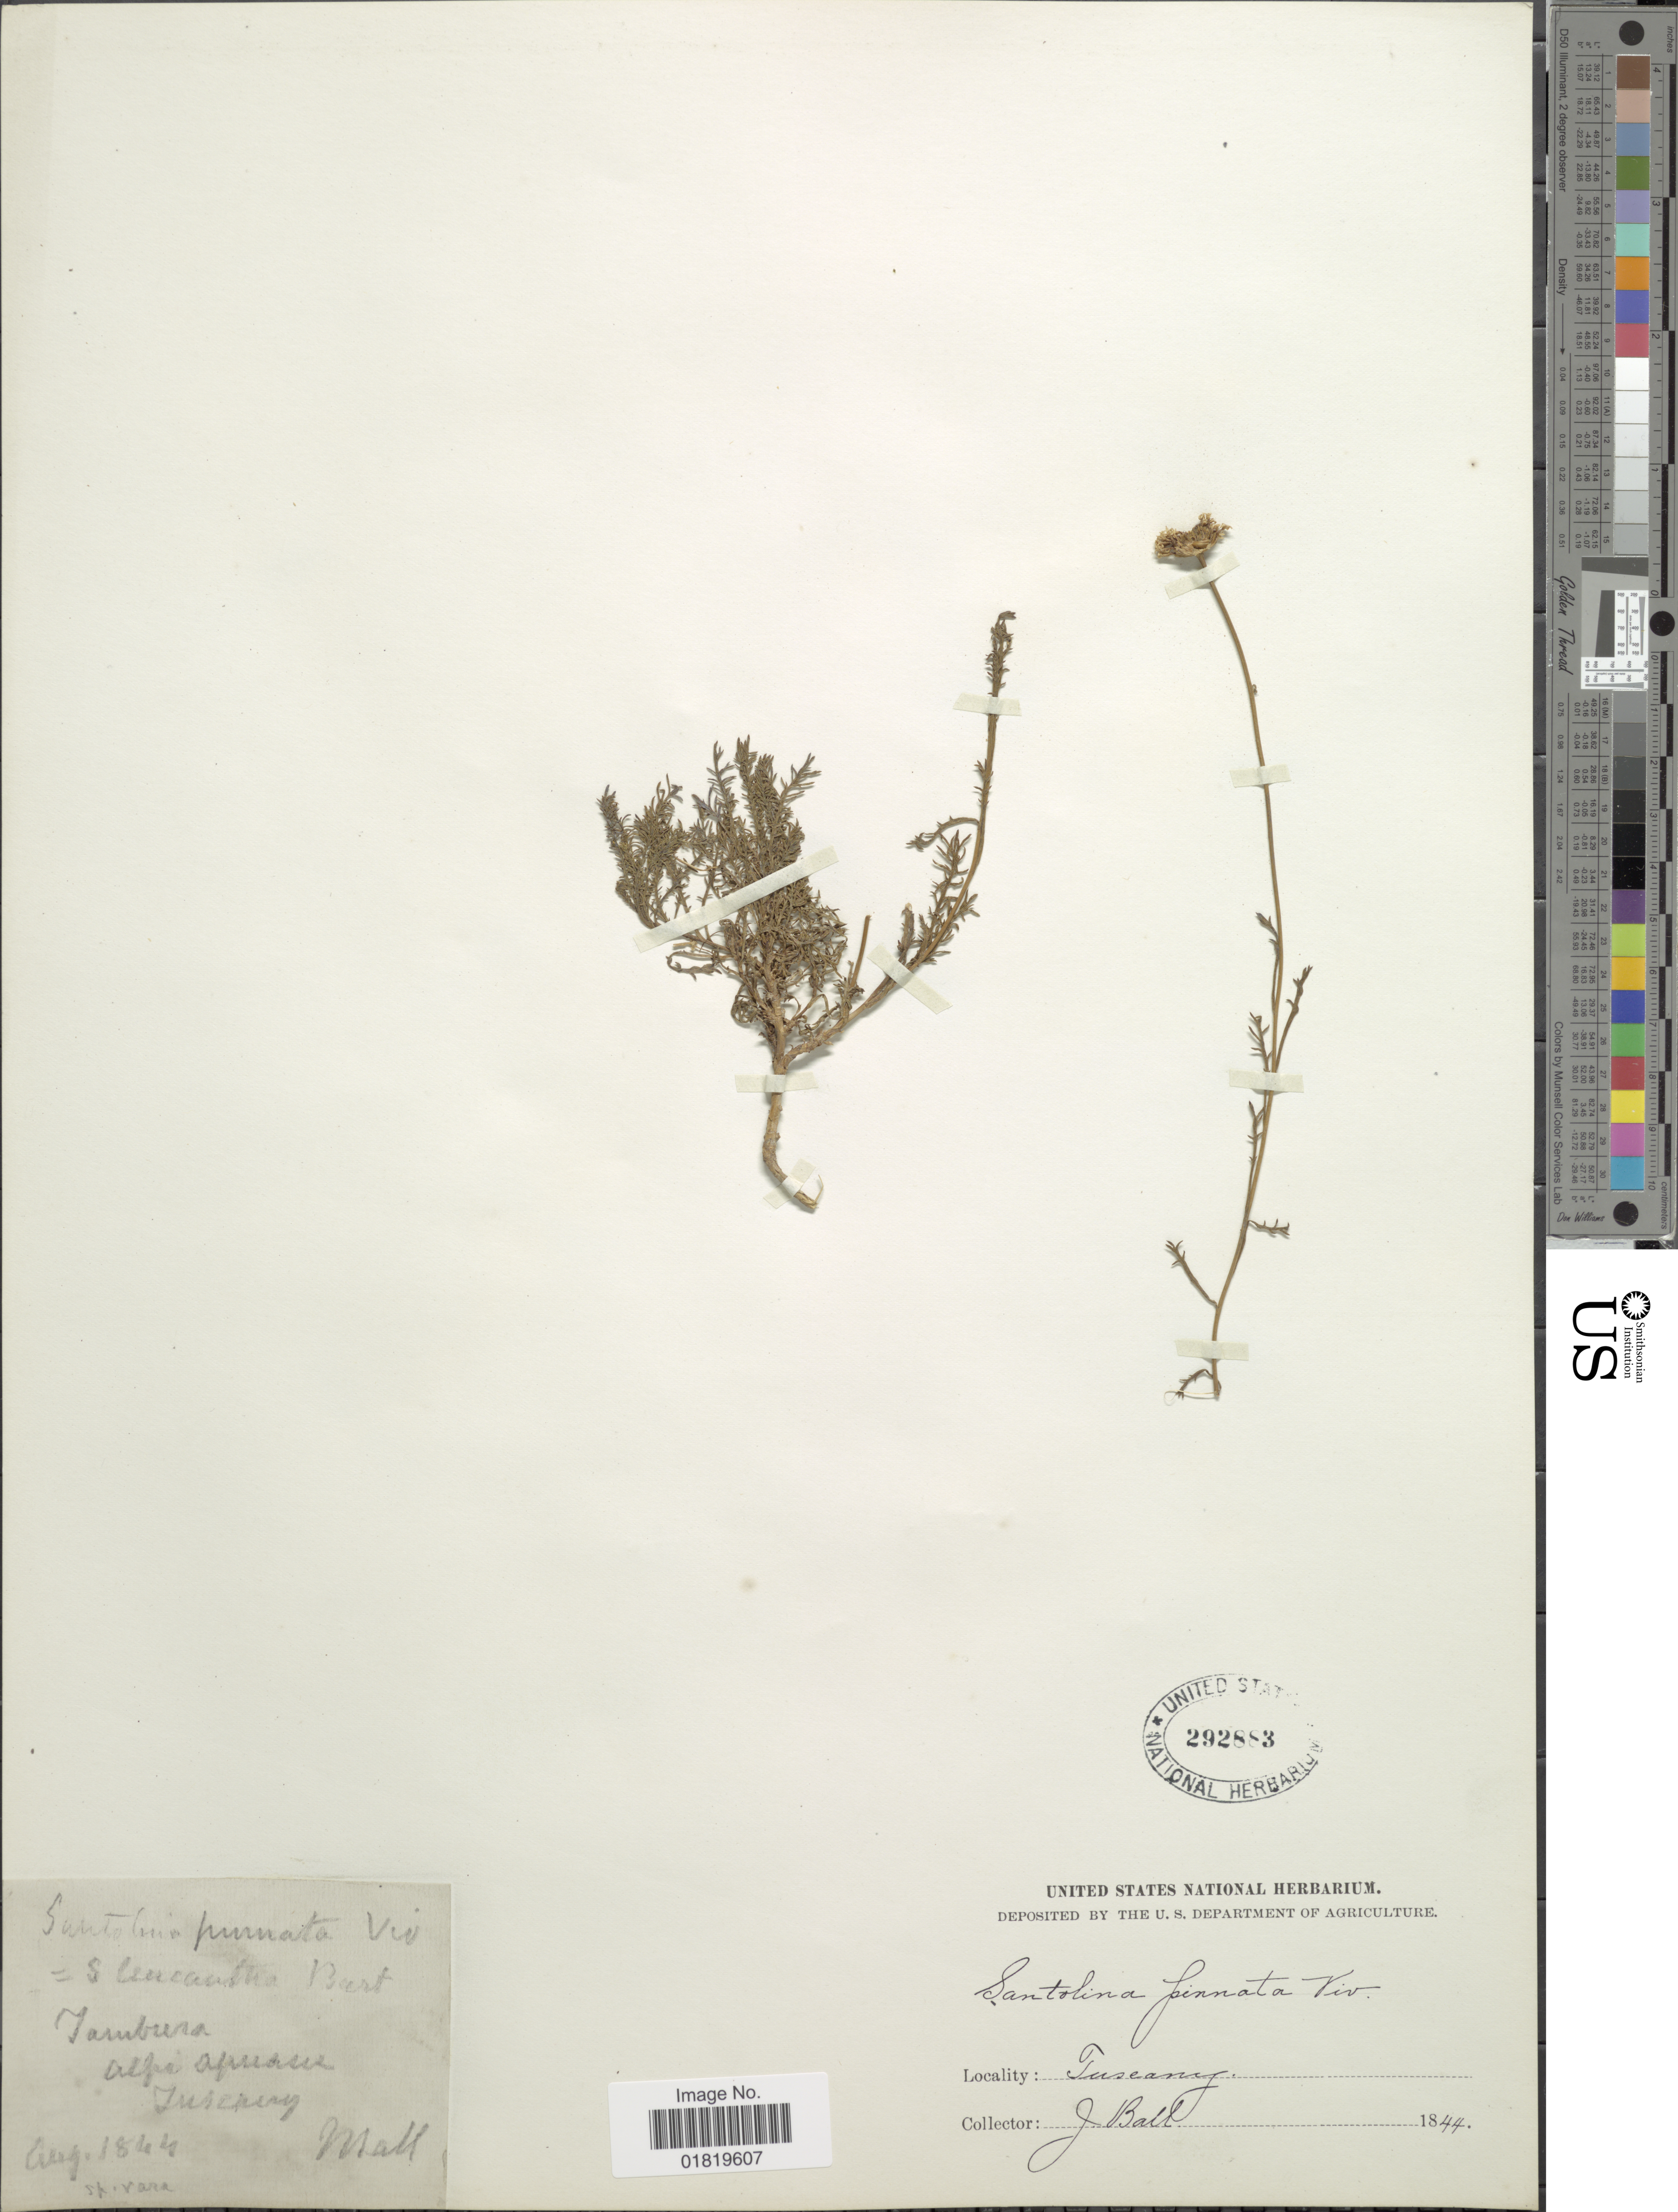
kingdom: Plantae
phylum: Tracheophyta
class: Magnoliopsida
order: Asterales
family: Asteraceae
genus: Santolina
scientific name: Santolina pinnata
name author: Viv.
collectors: J. Ball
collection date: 1844-08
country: Italy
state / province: Tuscany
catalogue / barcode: US 292883